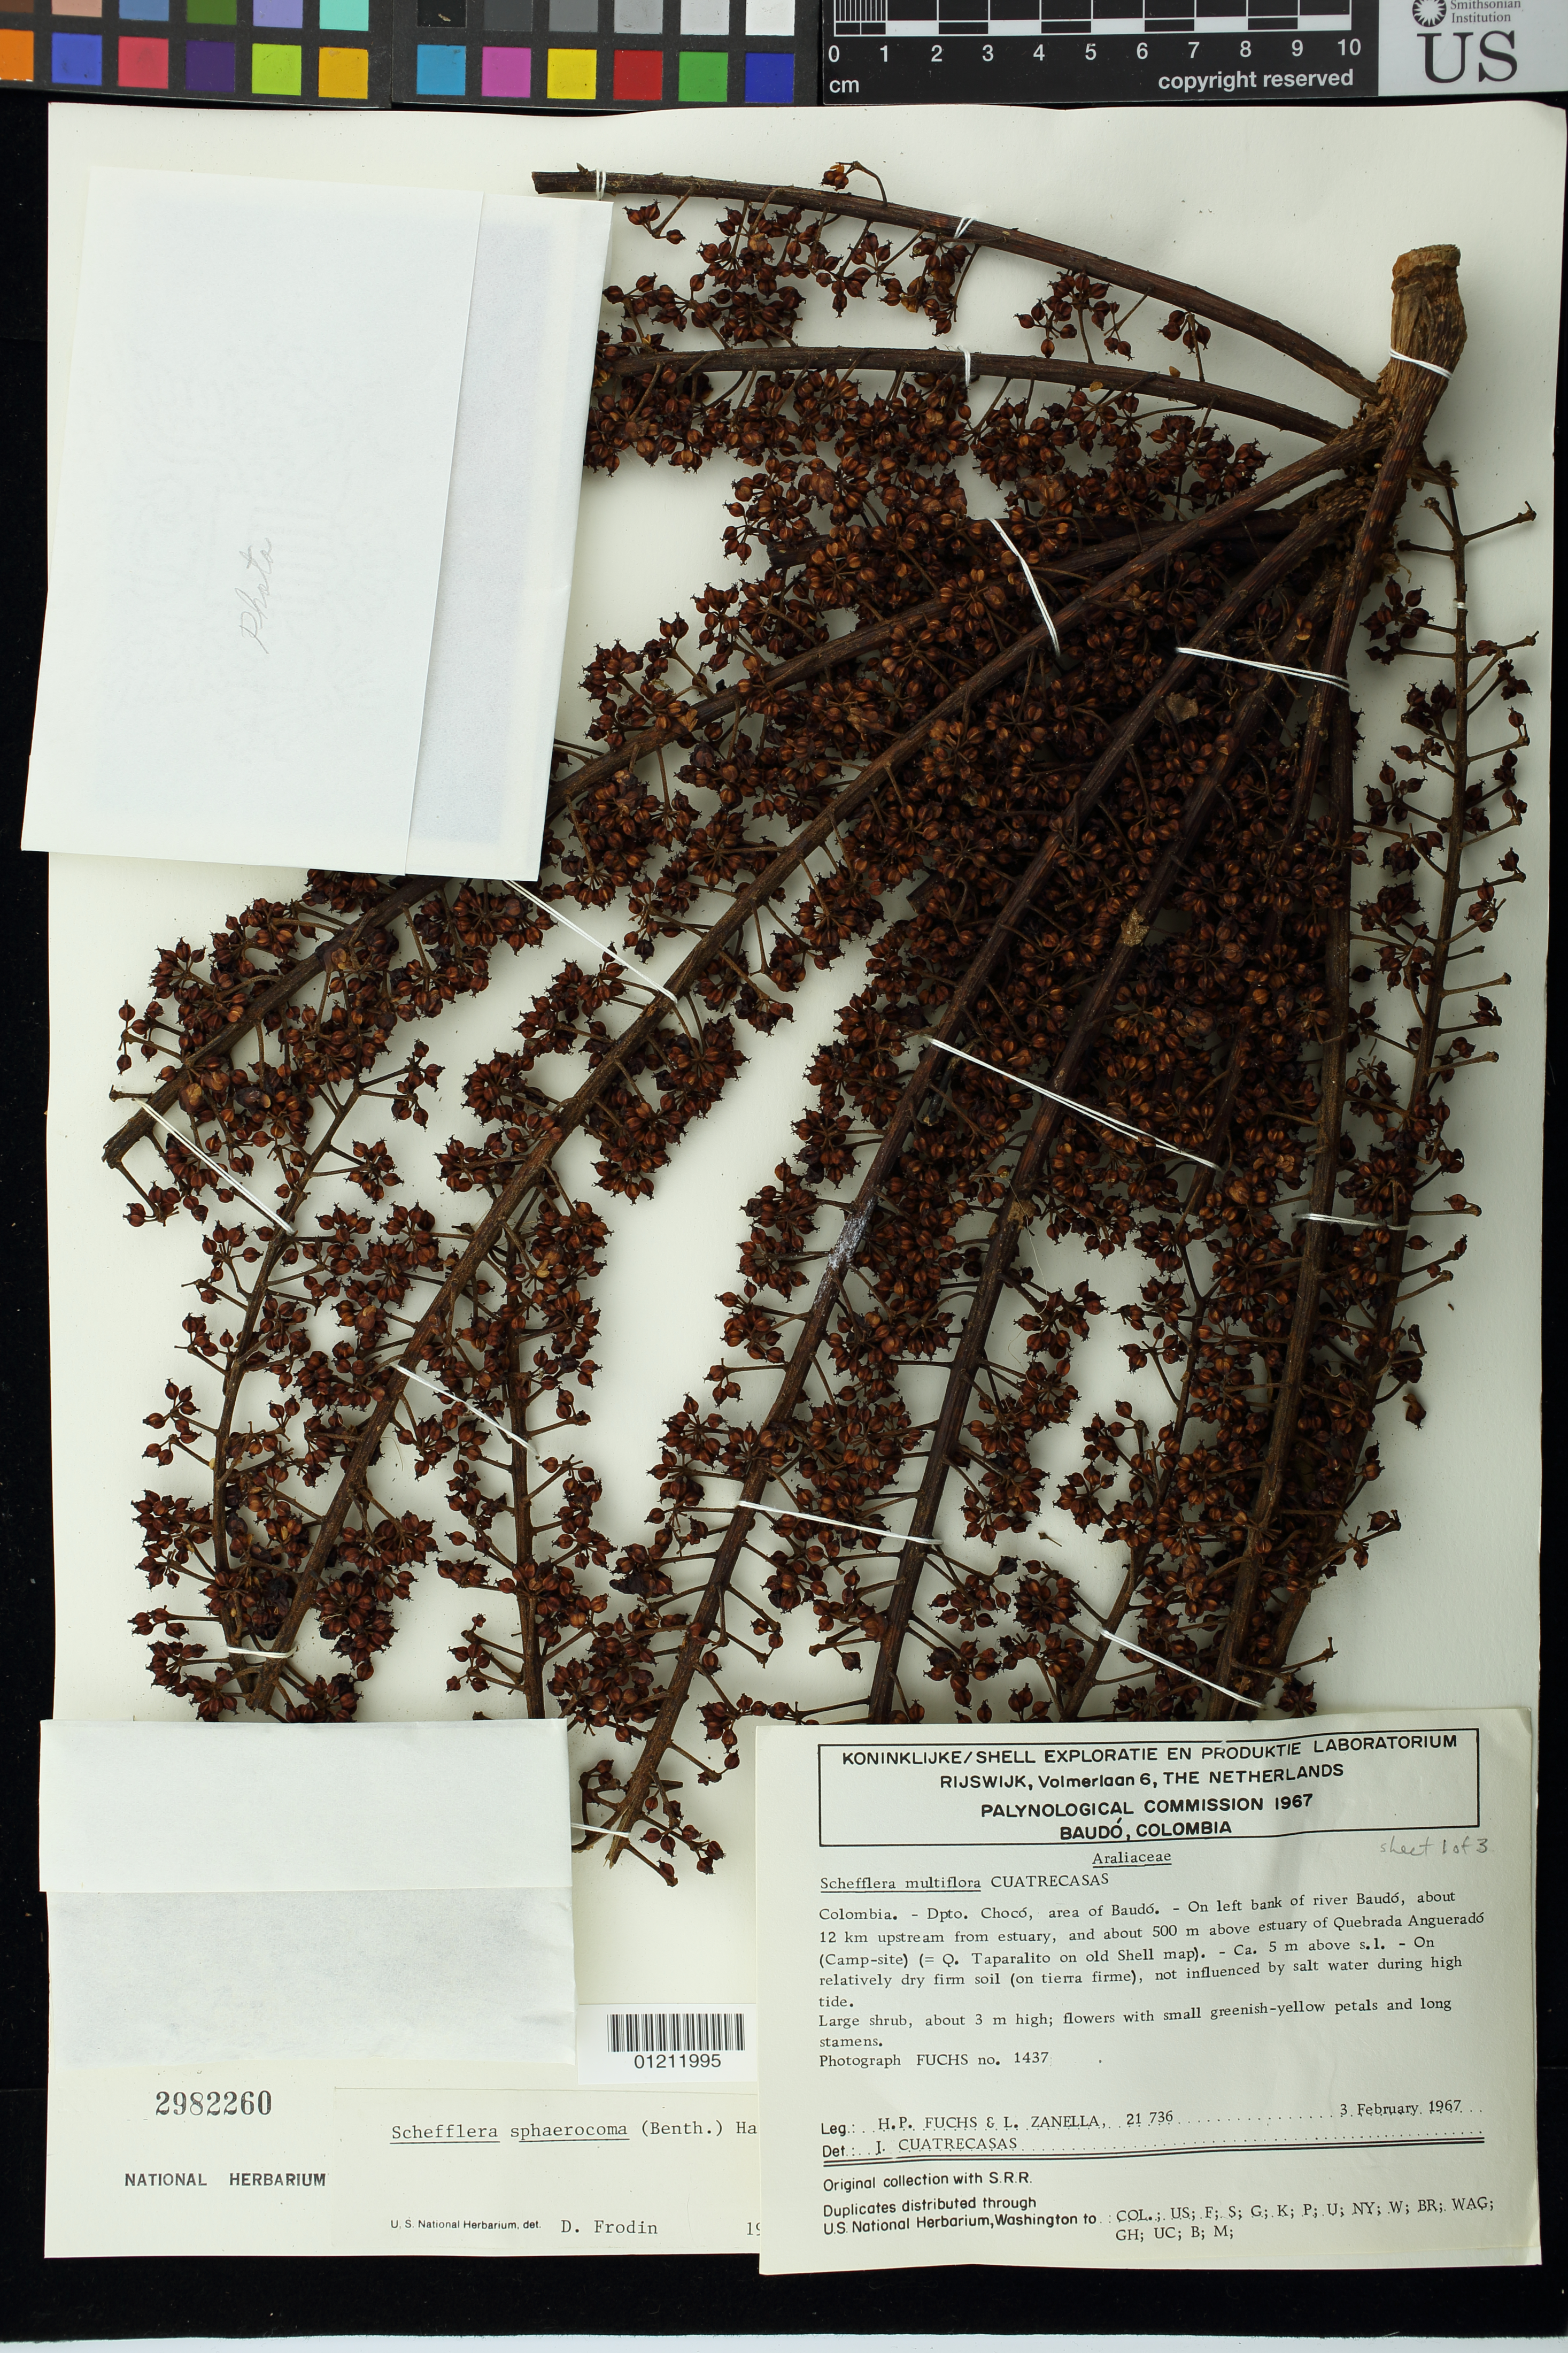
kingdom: Plantae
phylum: Tracheophyta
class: Magnoliopsida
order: Apiales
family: Araliaceae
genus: Schefflera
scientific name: Schefflera sphaerocoma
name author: (Benth.) Harms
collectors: H. P. Fuchs & L. Zanella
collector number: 21736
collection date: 1967-02-03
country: Colombia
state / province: Choco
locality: Dpto. Chocó, area of Baudo - On left bank of river Baudo, about 12 km upstream from estuary, and about 500 m above estuary of Quebrada Anguerado (Camp-site) (= Q. Taparalito on old Shell map).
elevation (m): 5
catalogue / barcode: US 2982260